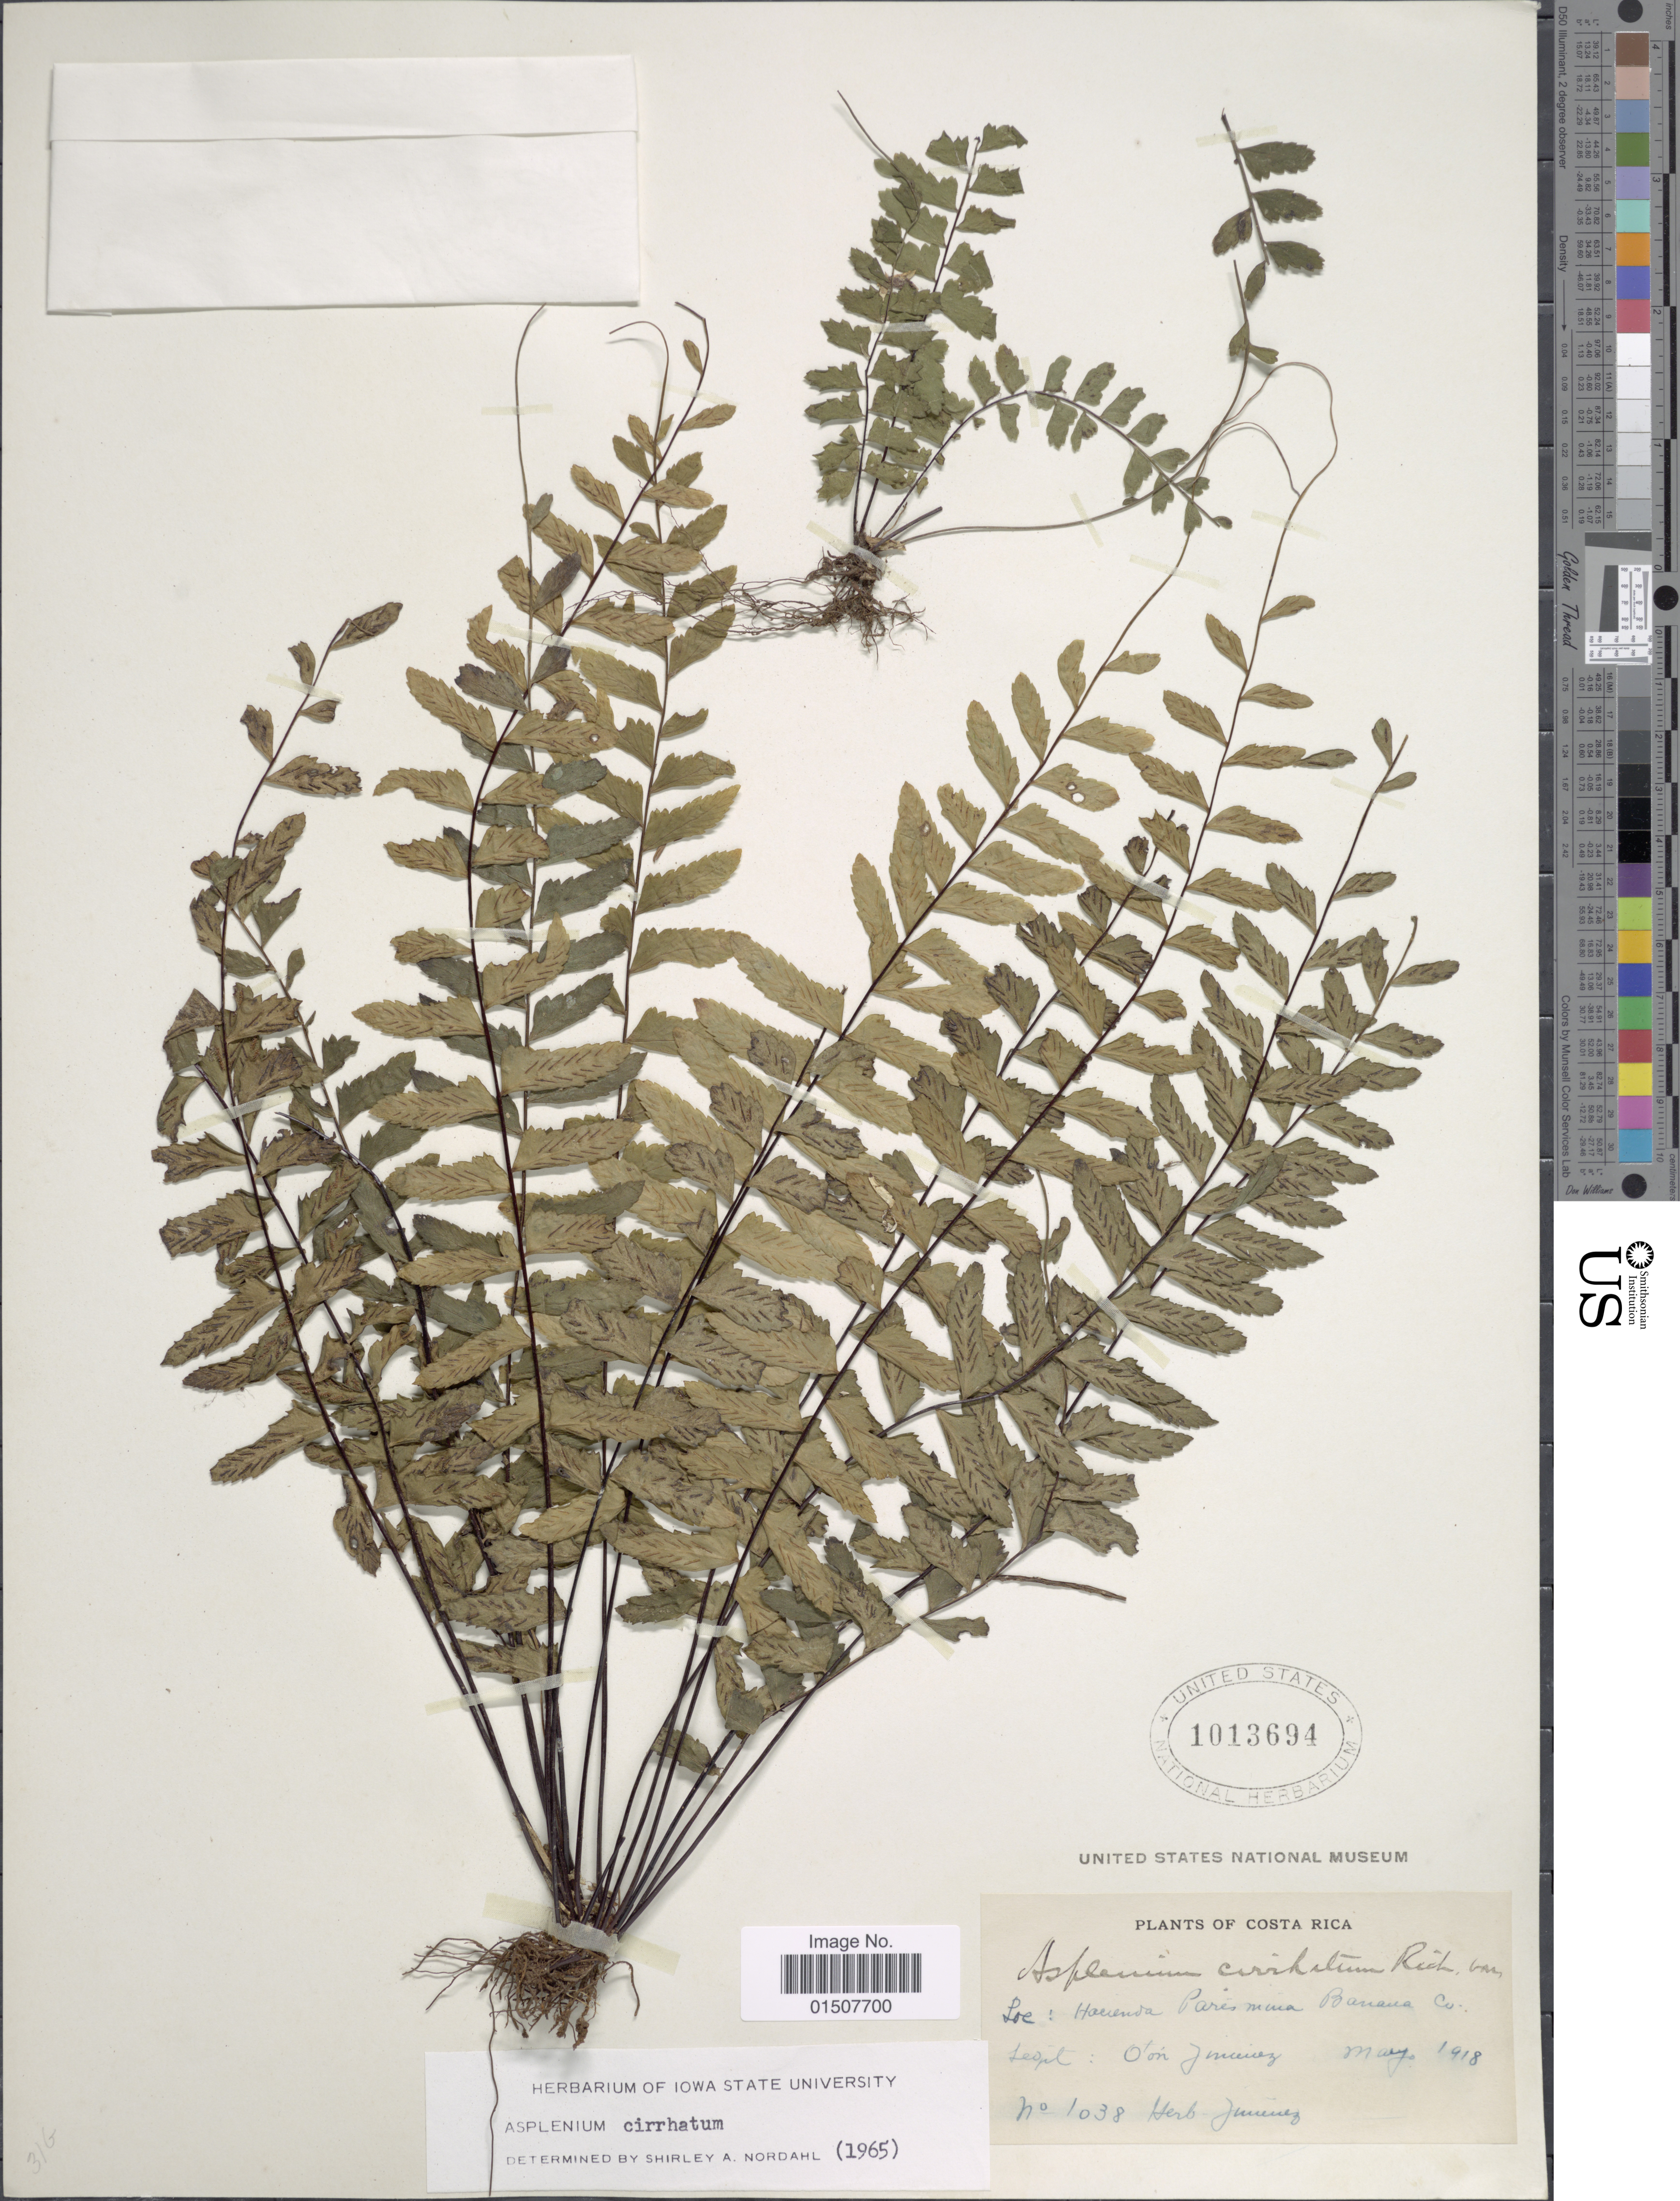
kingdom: Plantae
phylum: Tracheophyta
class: Polypodiopsida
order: Polypodiales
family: Aspleniaceae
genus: Asplenium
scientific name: Asplenium radicans var. cirrhatum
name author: (Rich. ex Willd.) Rosenst.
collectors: O. Jiménez L.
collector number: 1038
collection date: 1918-05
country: Costa Rica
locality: Hacienda Parismina, Banana Co.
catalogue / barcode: US 1013694